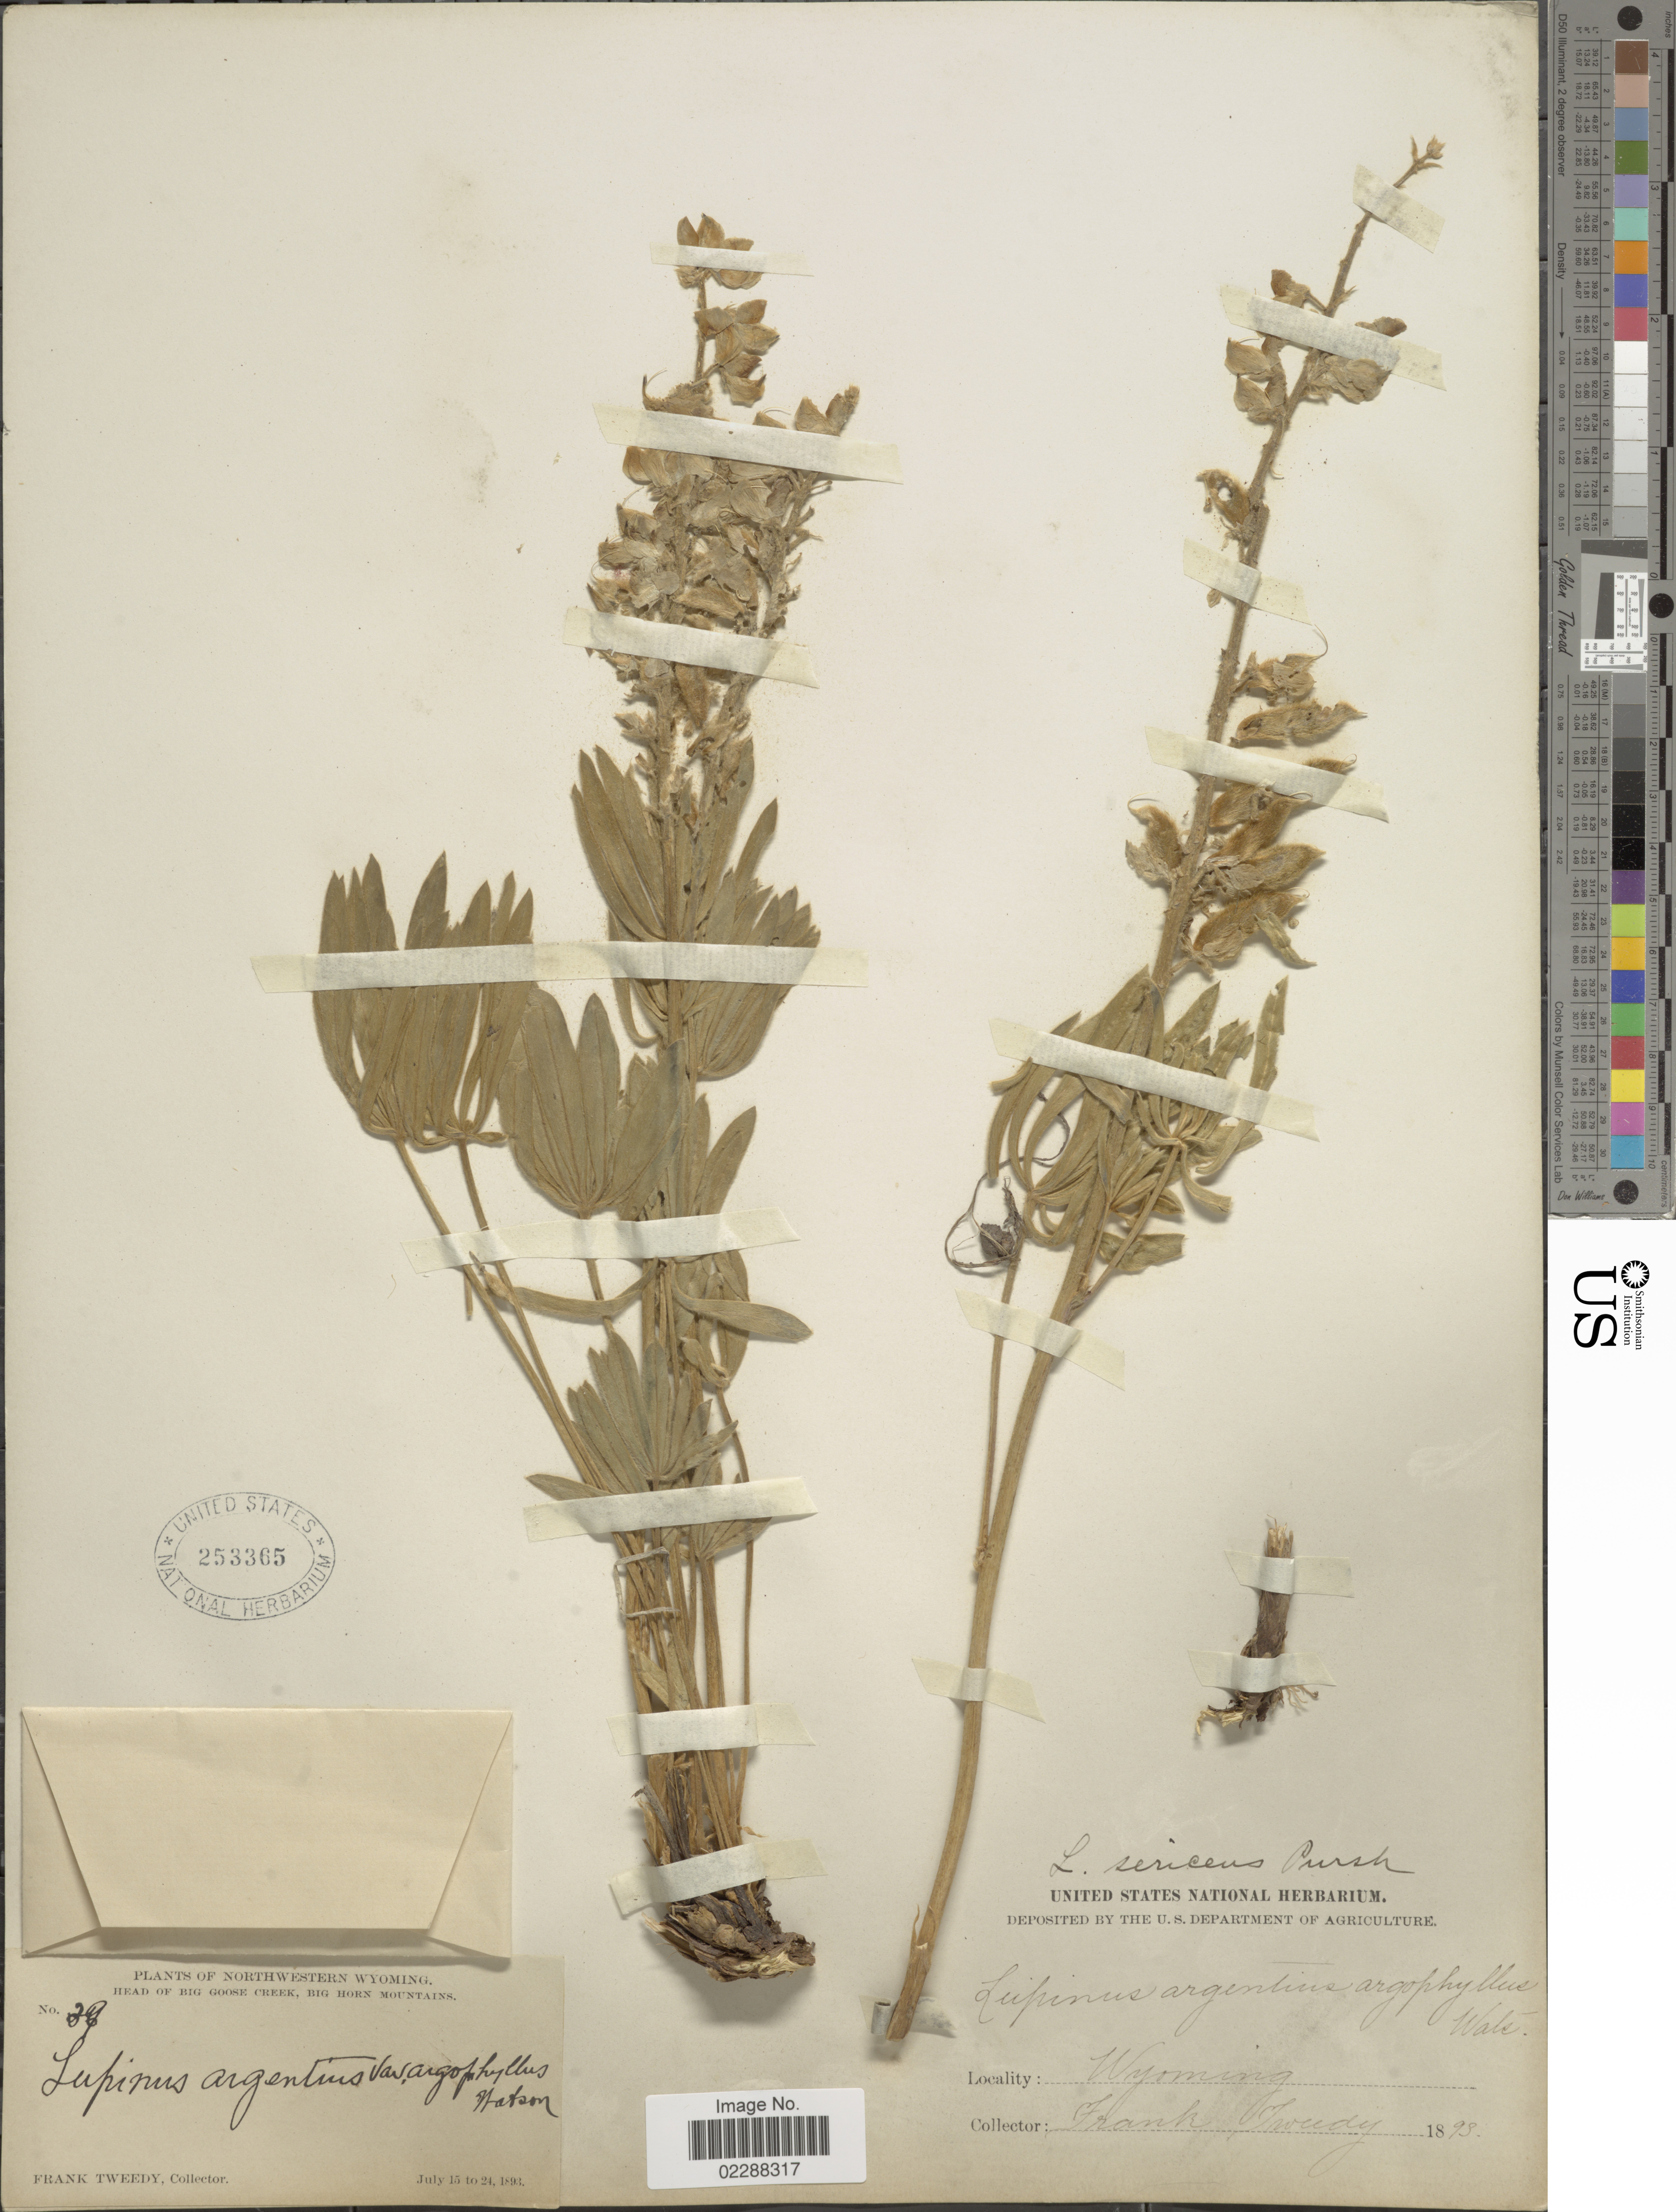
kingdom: Plantae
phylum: Tracheophyta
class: Magnoliopsida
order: Fabales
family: Fabaceae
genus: Lupinus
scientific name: Lupinus caudatus subsp. argophyllus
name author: (A. Gray) L.Ll. Phillips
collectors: F. Tweedy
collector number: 29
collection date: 1893-07-15/1893-07-24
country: United States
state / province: Wyoming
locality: Northwestern Wyoming, Head of Big Goose Creek, Big Horn Mountains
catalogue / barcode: US 253365